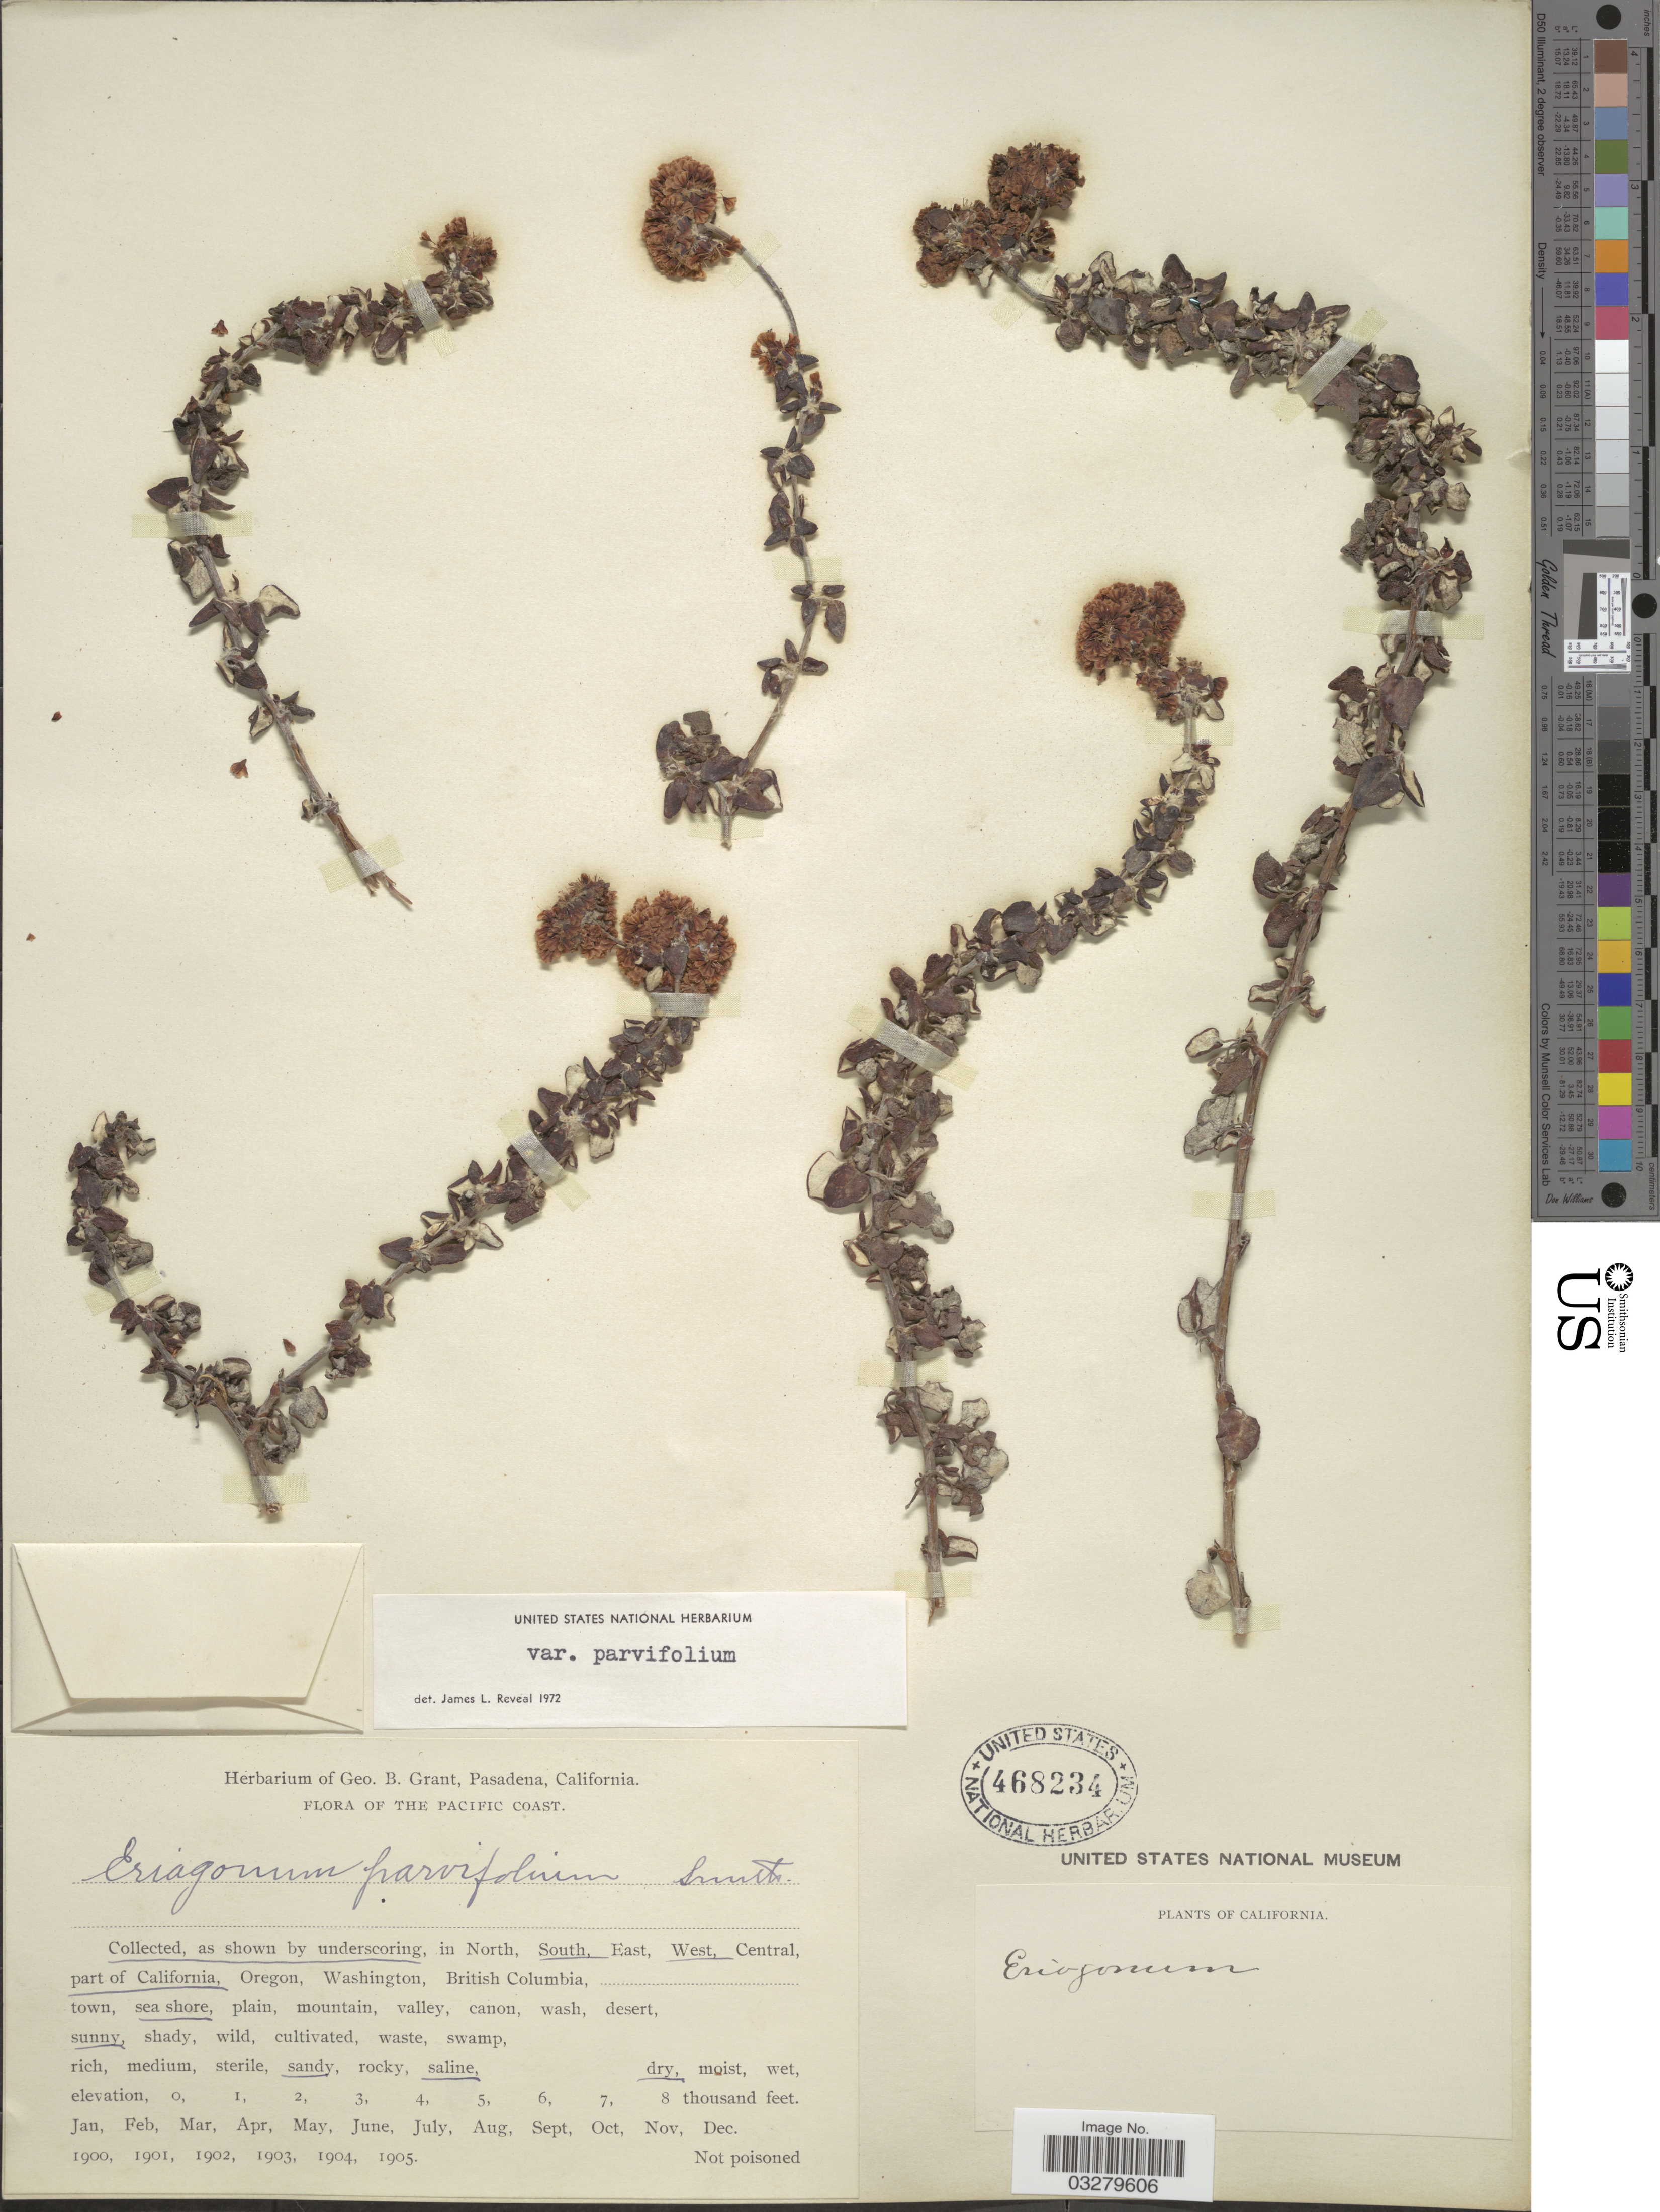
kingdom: Plantae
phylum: Tracheophyta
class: Magnoliopsida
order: Caryophyllales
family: Polygonaceae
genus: Eriogonum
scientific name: Eriogonum parvifolium var. parvifolium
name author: Sm.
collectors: ex herb. Geo. B. Grant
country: United States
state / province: California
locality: The Pacific Coast. South, West part of California.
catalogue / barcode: US 468234